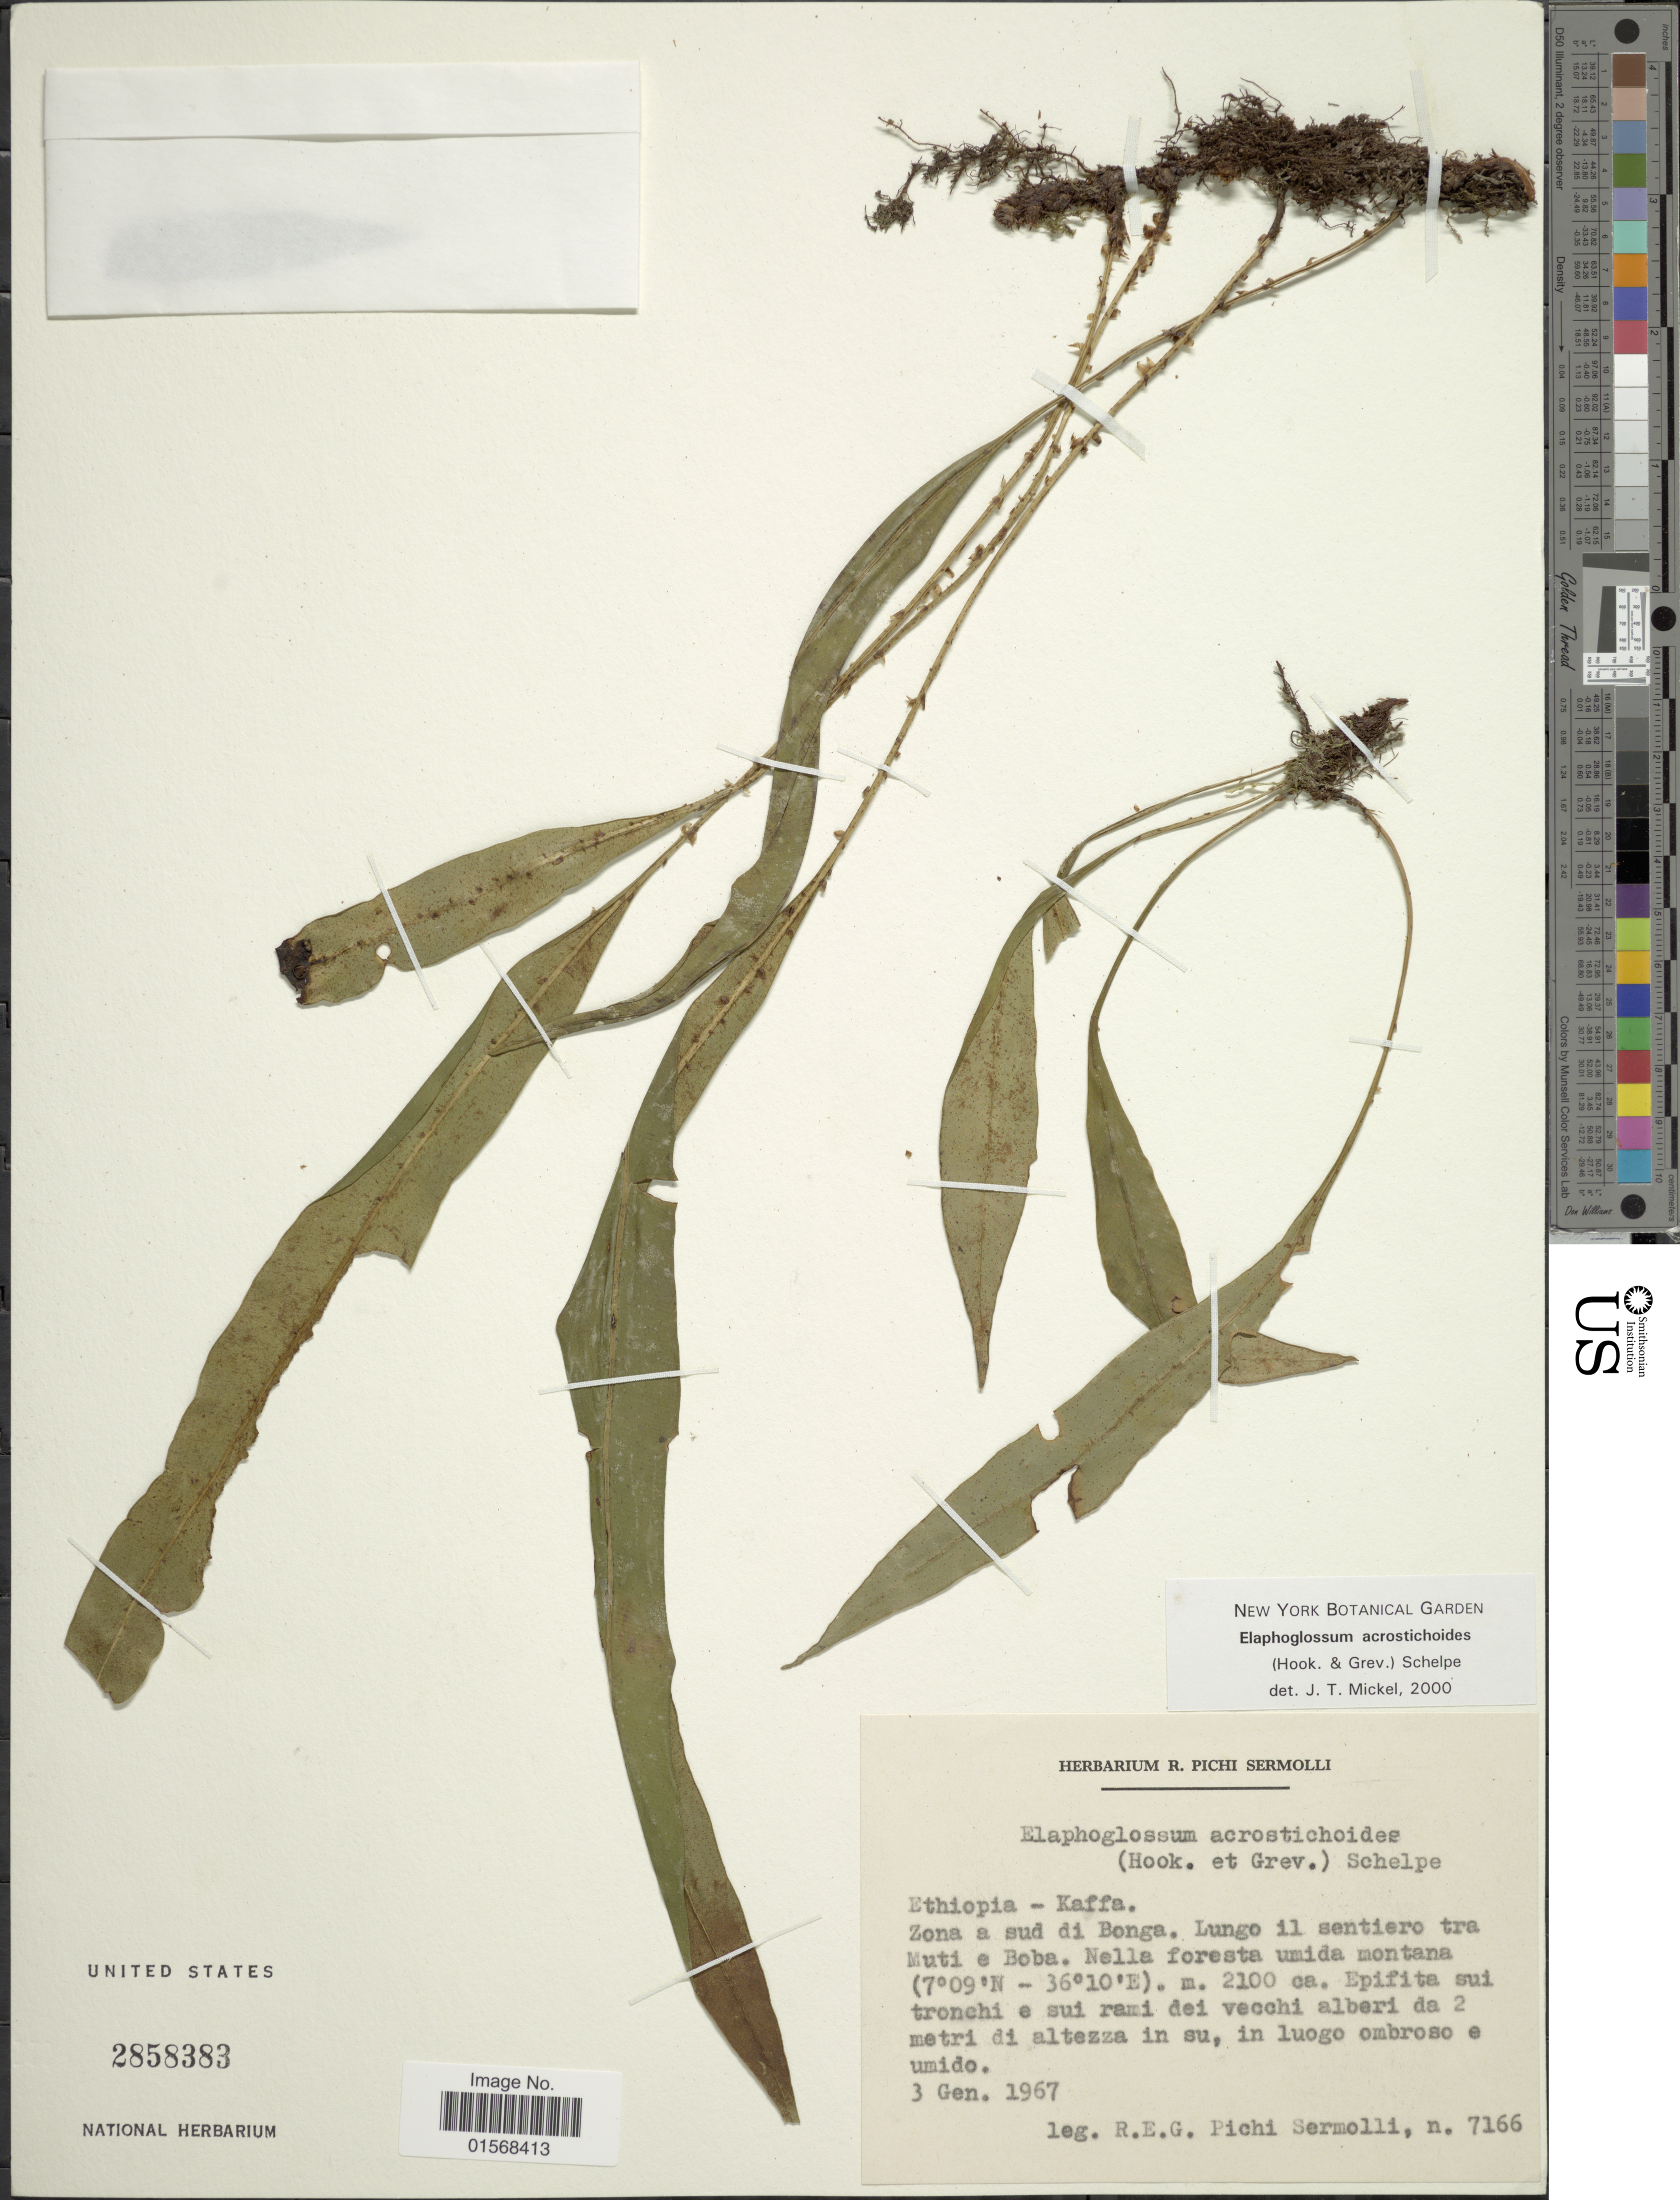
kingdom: Plantae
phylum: Tracheophyta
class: Polypodiopsida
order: Polypodiales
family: Dryopteridaceae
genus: Elaphoglossum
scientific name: Elaphoglossum acrostichoides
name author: (Hook. & Grev.) Schelpe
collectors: R. E. Pichi-Sermolli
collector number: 7166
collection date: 1967-01-03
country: Ethiopia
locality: Ethiopia - Kaffa, Zona a sud di Bonga. Lungo il sentiero tra Muti e Boba.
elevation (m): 2100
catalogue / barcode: US 2858383